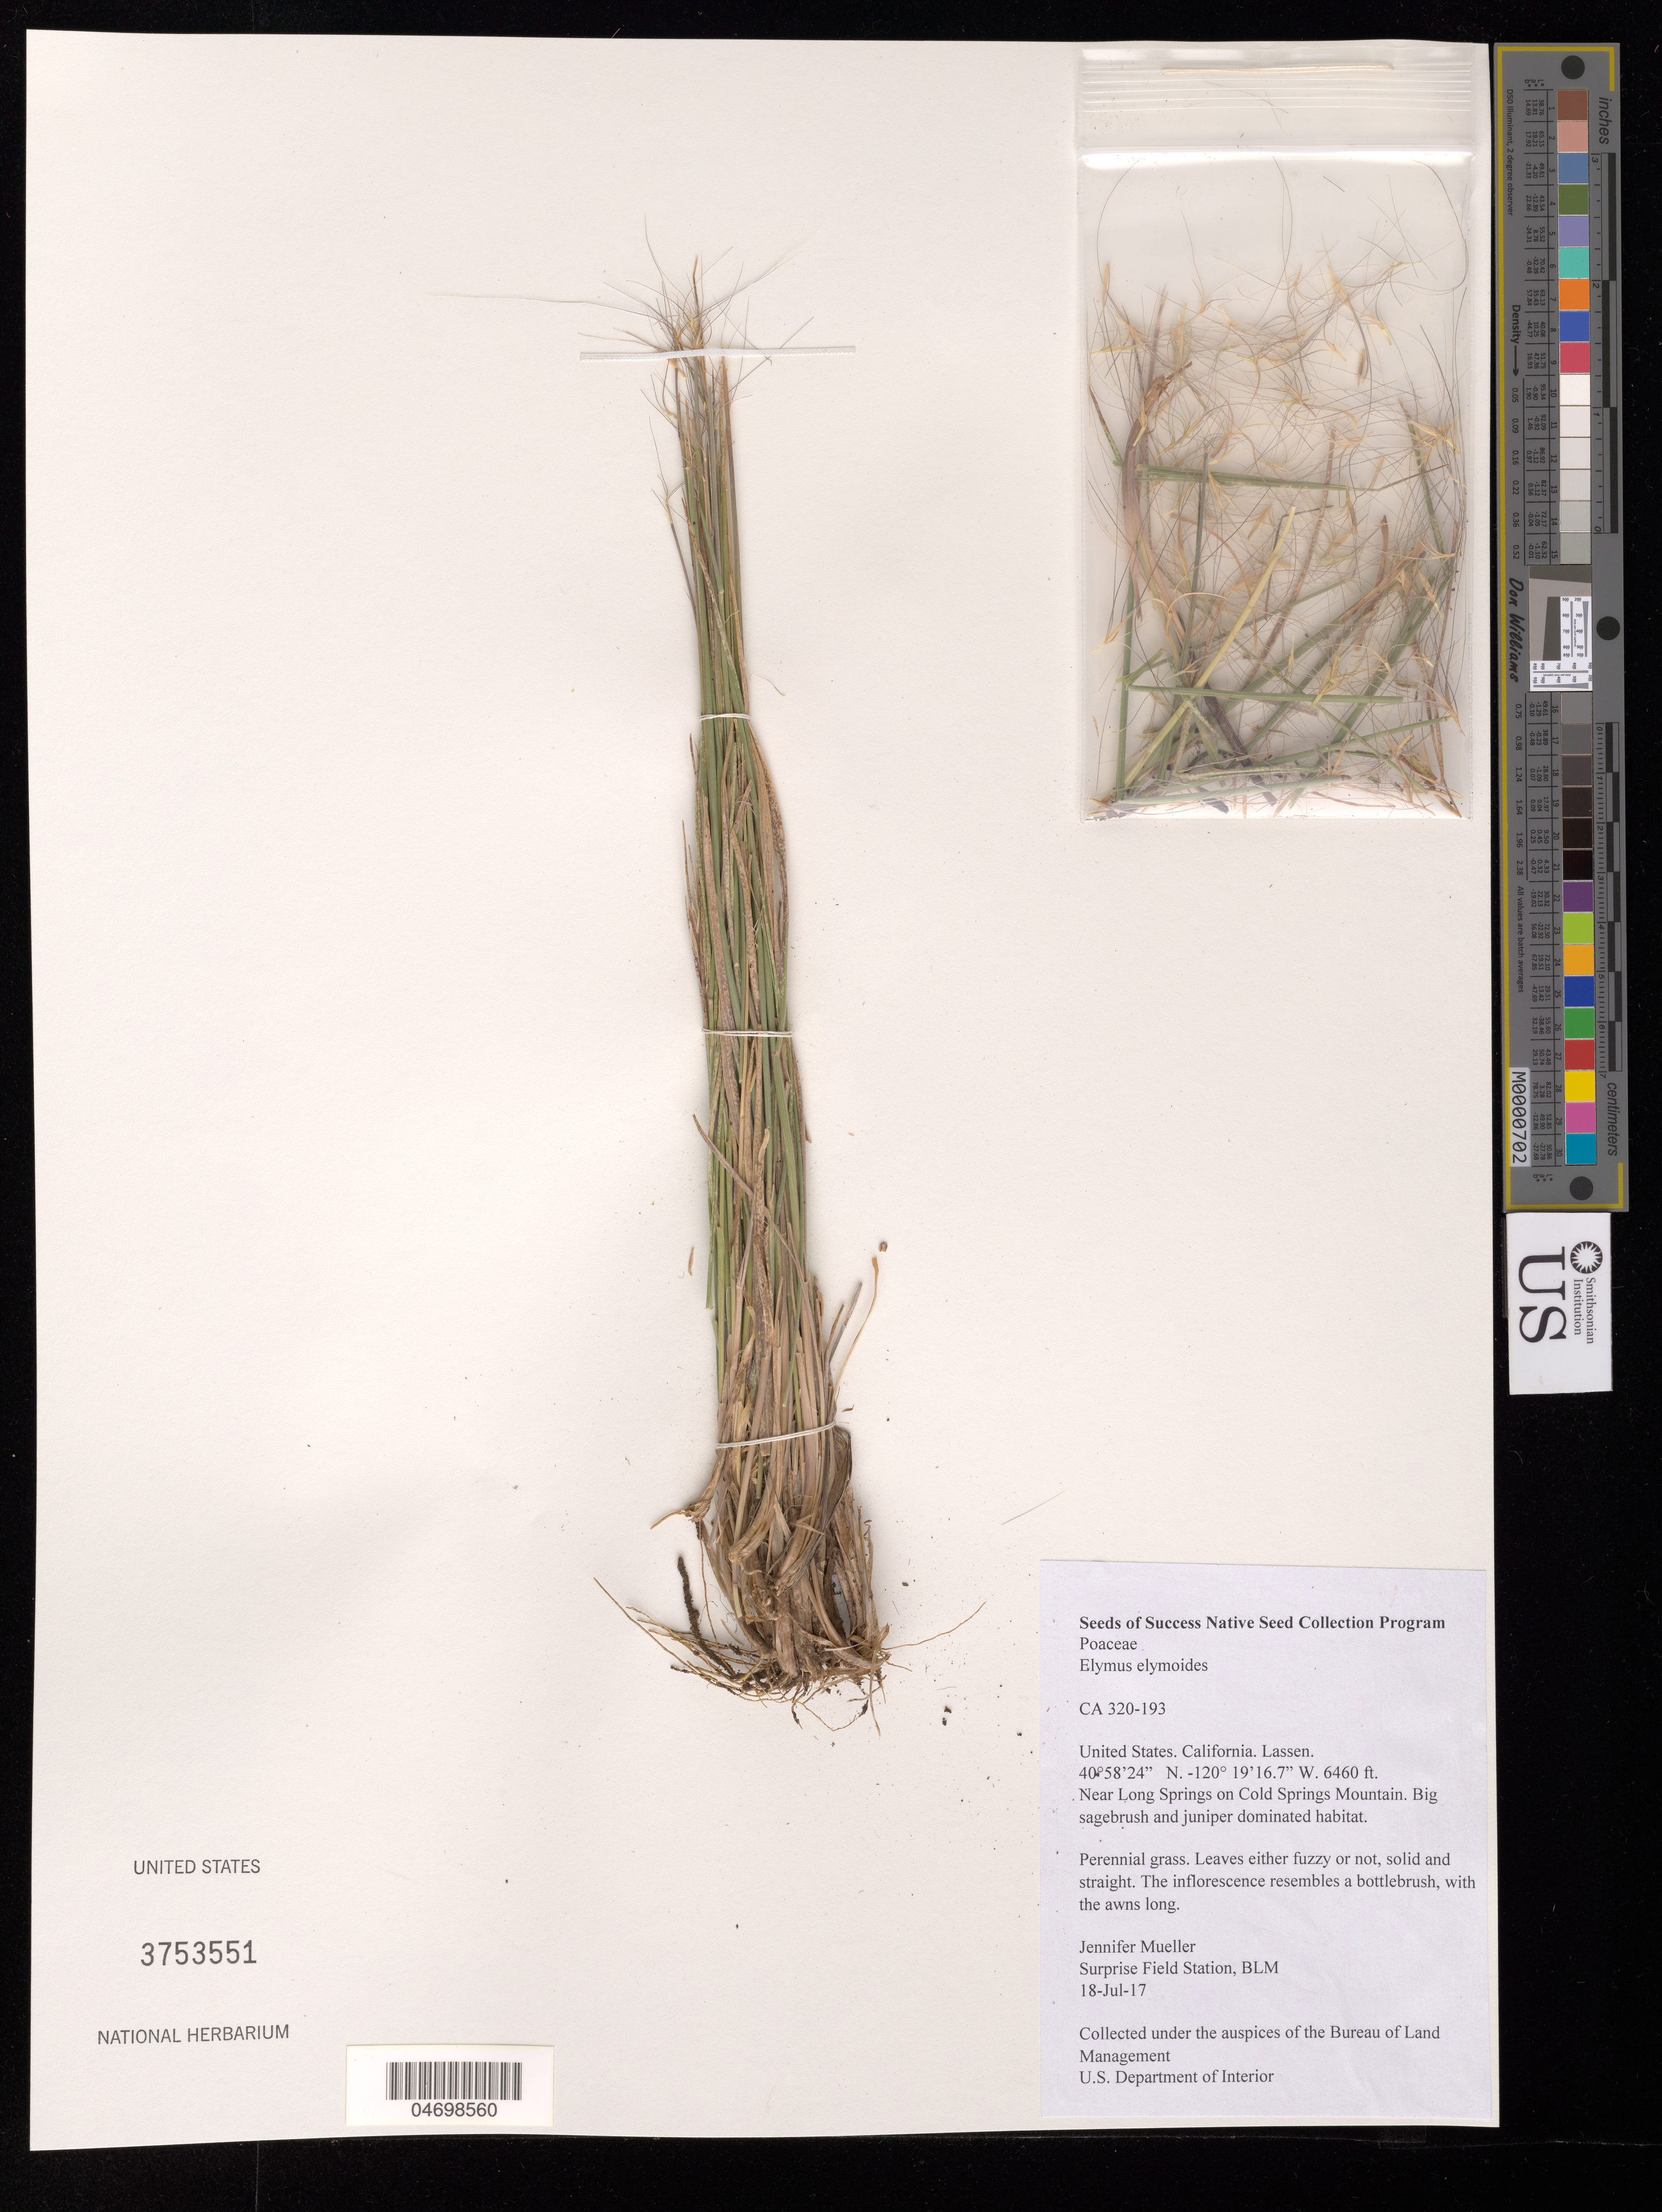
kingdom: Plantae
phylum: Tracheophyta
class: Liliopsida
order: Poales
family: Poaceae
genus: Elymus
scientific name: Elymus elymoides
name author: (Raf.) Swezey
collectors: J. Mueller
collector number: CA320-193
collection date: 2017-07-18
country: United States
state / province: California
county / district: Lassen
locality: Cold Springs Mountain, N. of Long Springs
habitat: Big Sage Brush and Western Juniper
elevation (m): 1969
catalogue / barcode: US 3753551